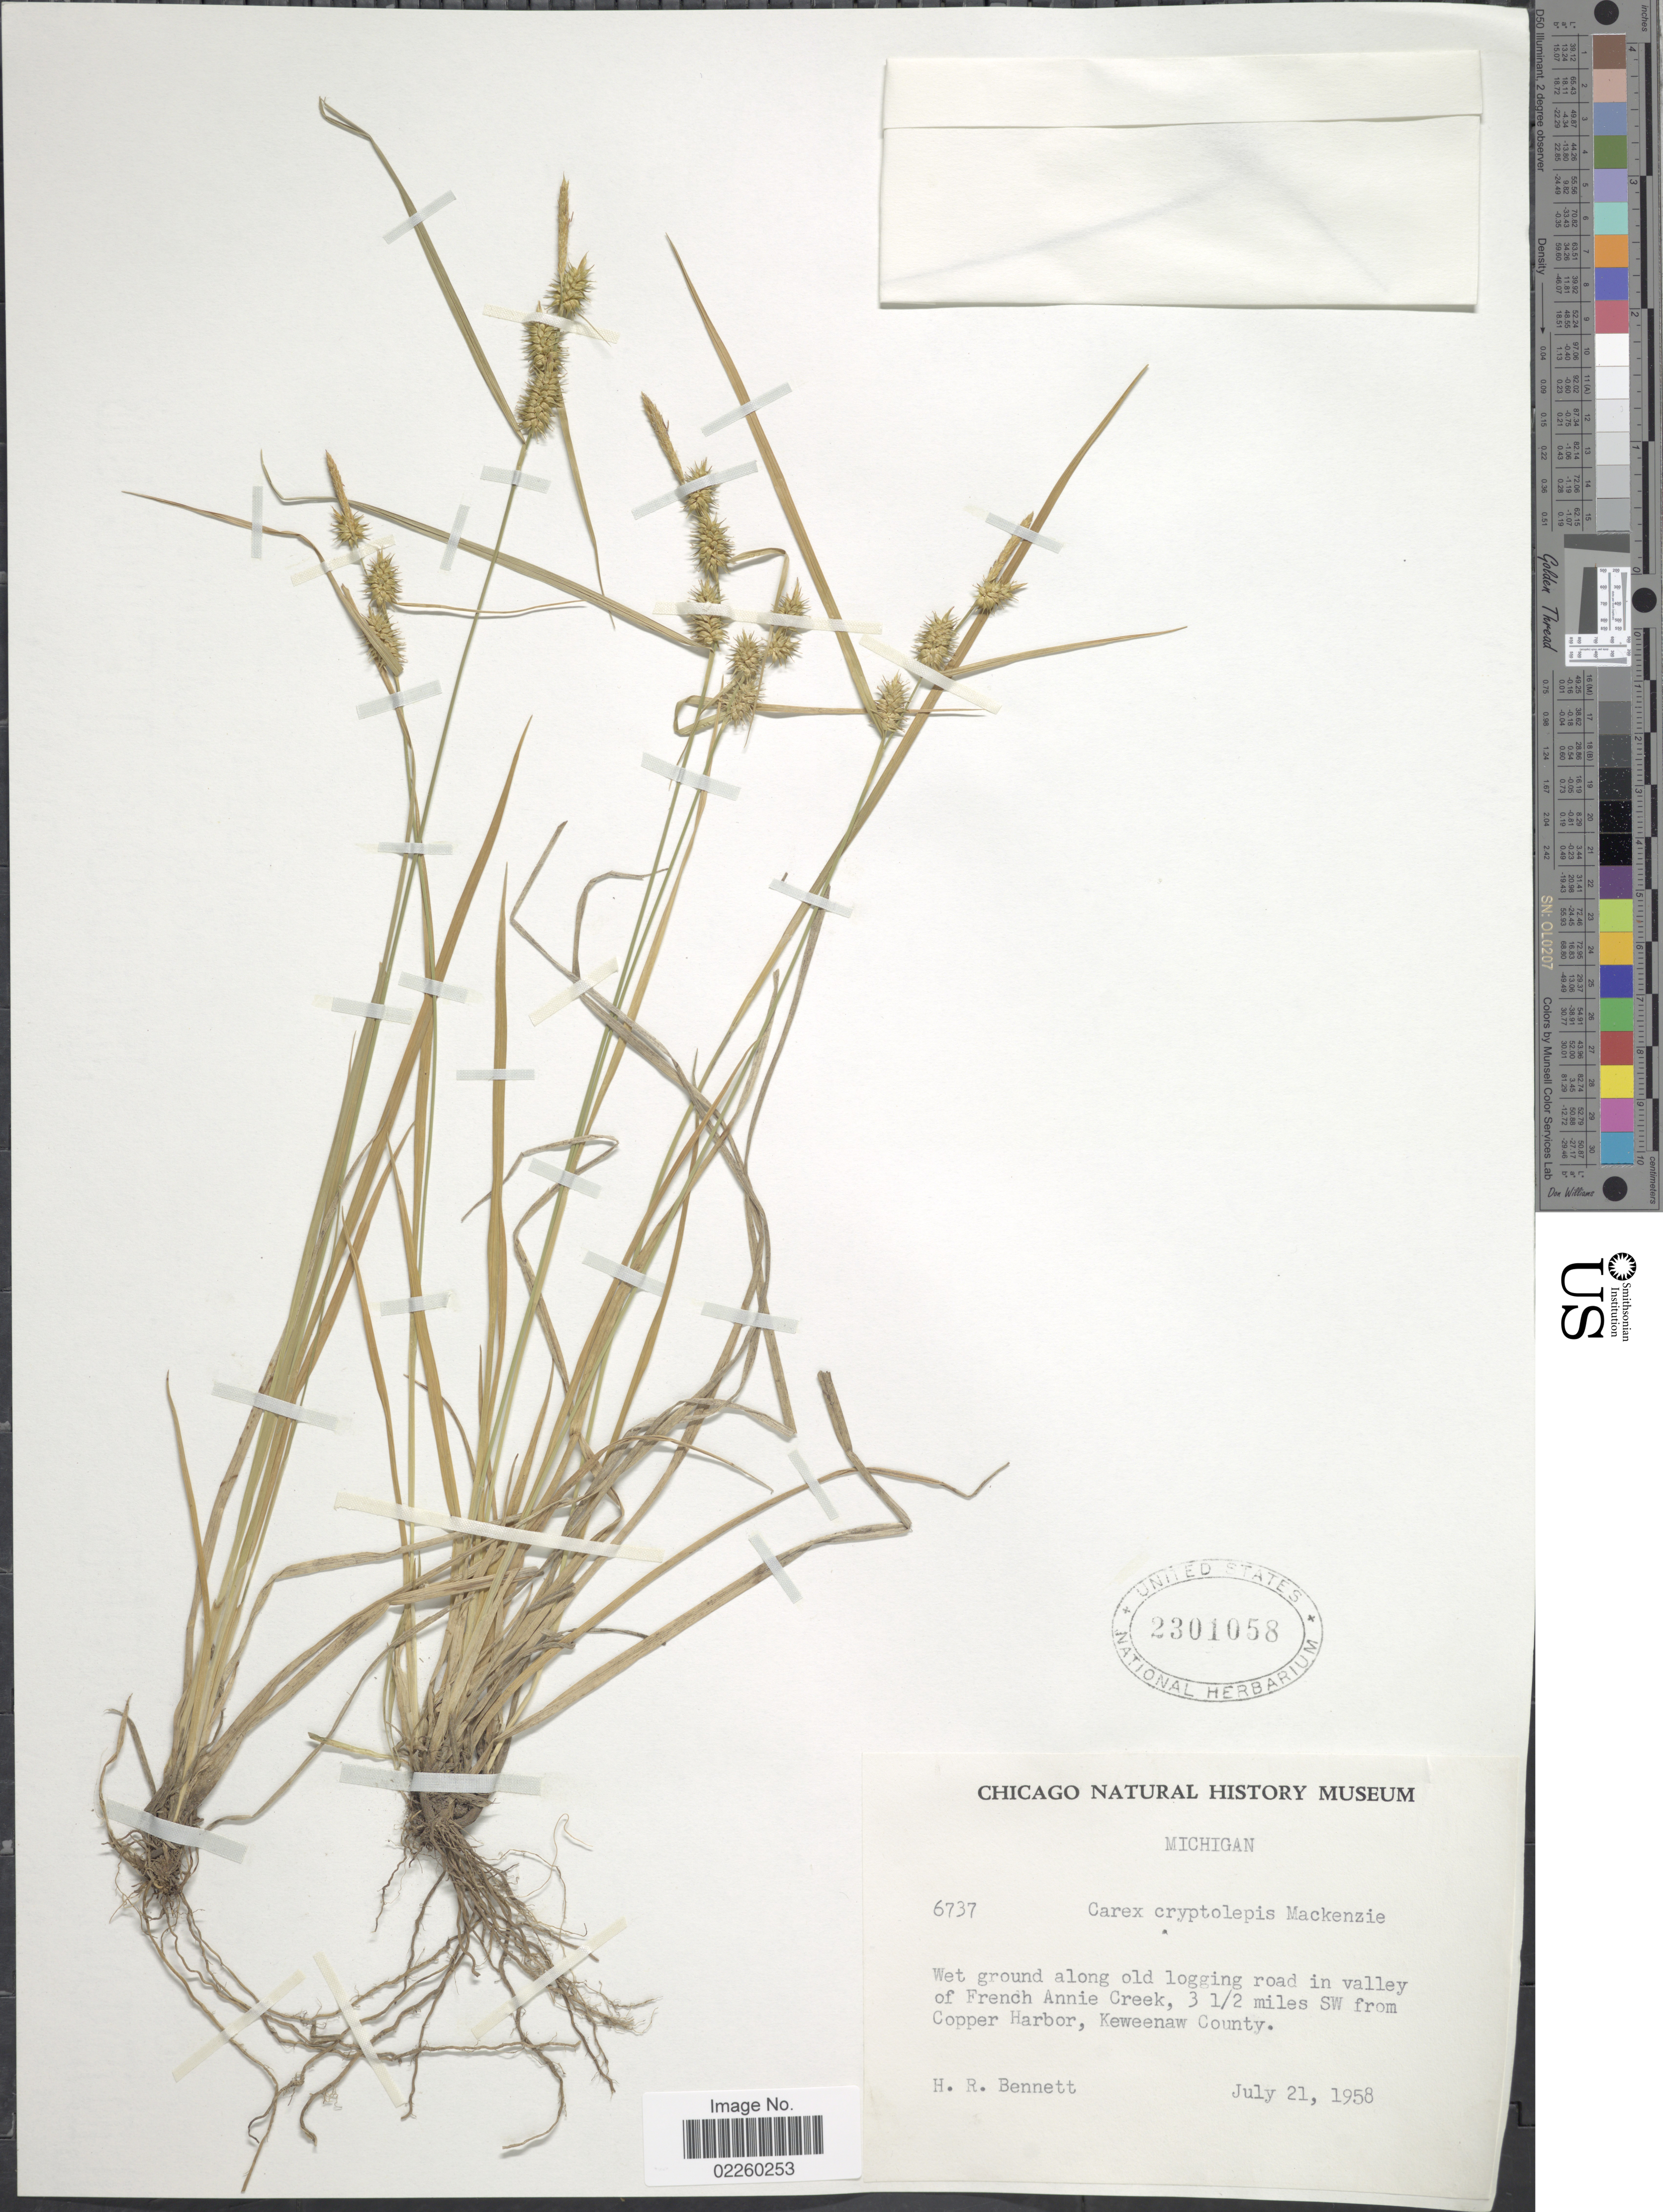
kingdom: Plantae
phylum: Tracheophyta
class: Liliopsida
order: Poales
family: Cyperaceae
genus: Carex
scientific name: Carex cryptolepis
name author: Mack.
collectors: H. R. Bennett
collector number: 6737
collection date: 1958-07-21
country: United States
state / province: Michigan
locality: Wet ground along old logging road in valley of French Annie Creek, 3 ½ miles SW from Copper Harbor, Keweenaw County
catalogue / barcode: US 2301058